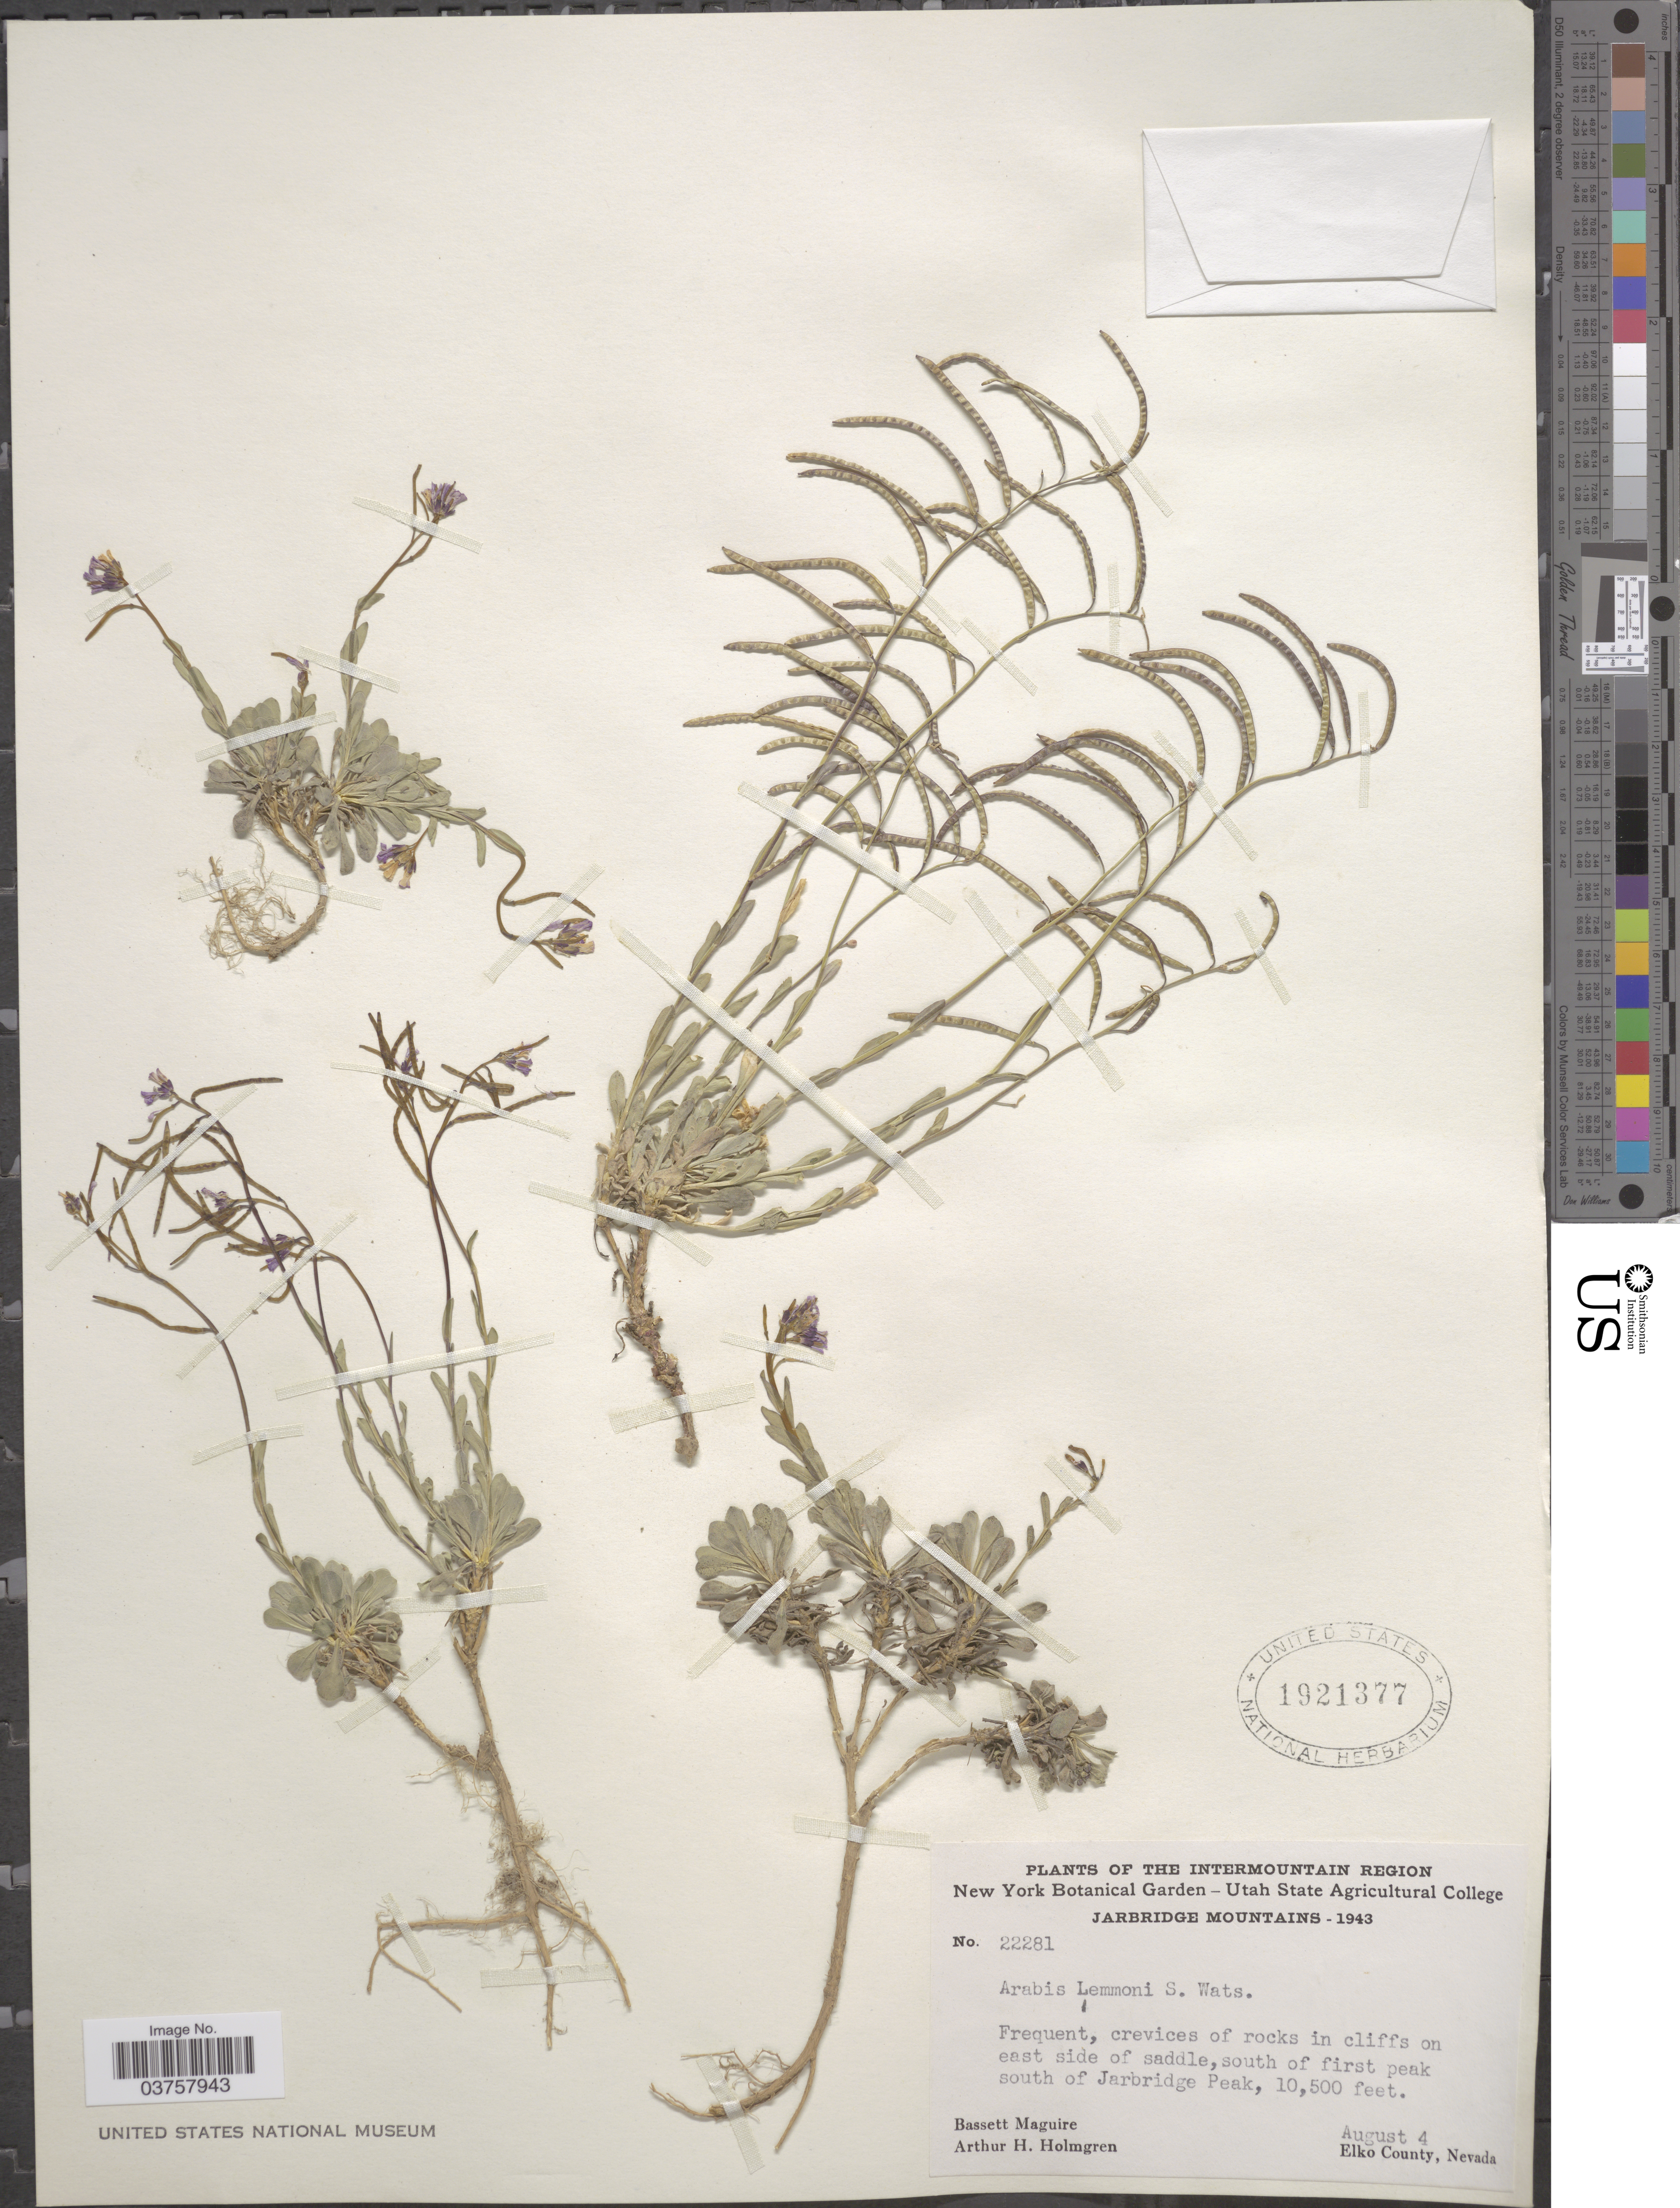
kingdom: Plantae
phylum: Tracheophyta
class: Magnoliopsida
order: Brassicales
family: Brassicaceae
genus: Arabis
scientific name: Arabis lemmonii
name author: S. Watson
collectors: B. Maguire & A. H. Holmgren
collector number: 22281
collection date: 1943-08-04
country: United States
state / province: Nevada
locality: The Intermountain Region. Crevices of rocks in cliffs on east side of saddle, south of first peak south of Jarbridge Peak, Elko County.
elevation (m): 3200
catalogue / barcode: US 1921377